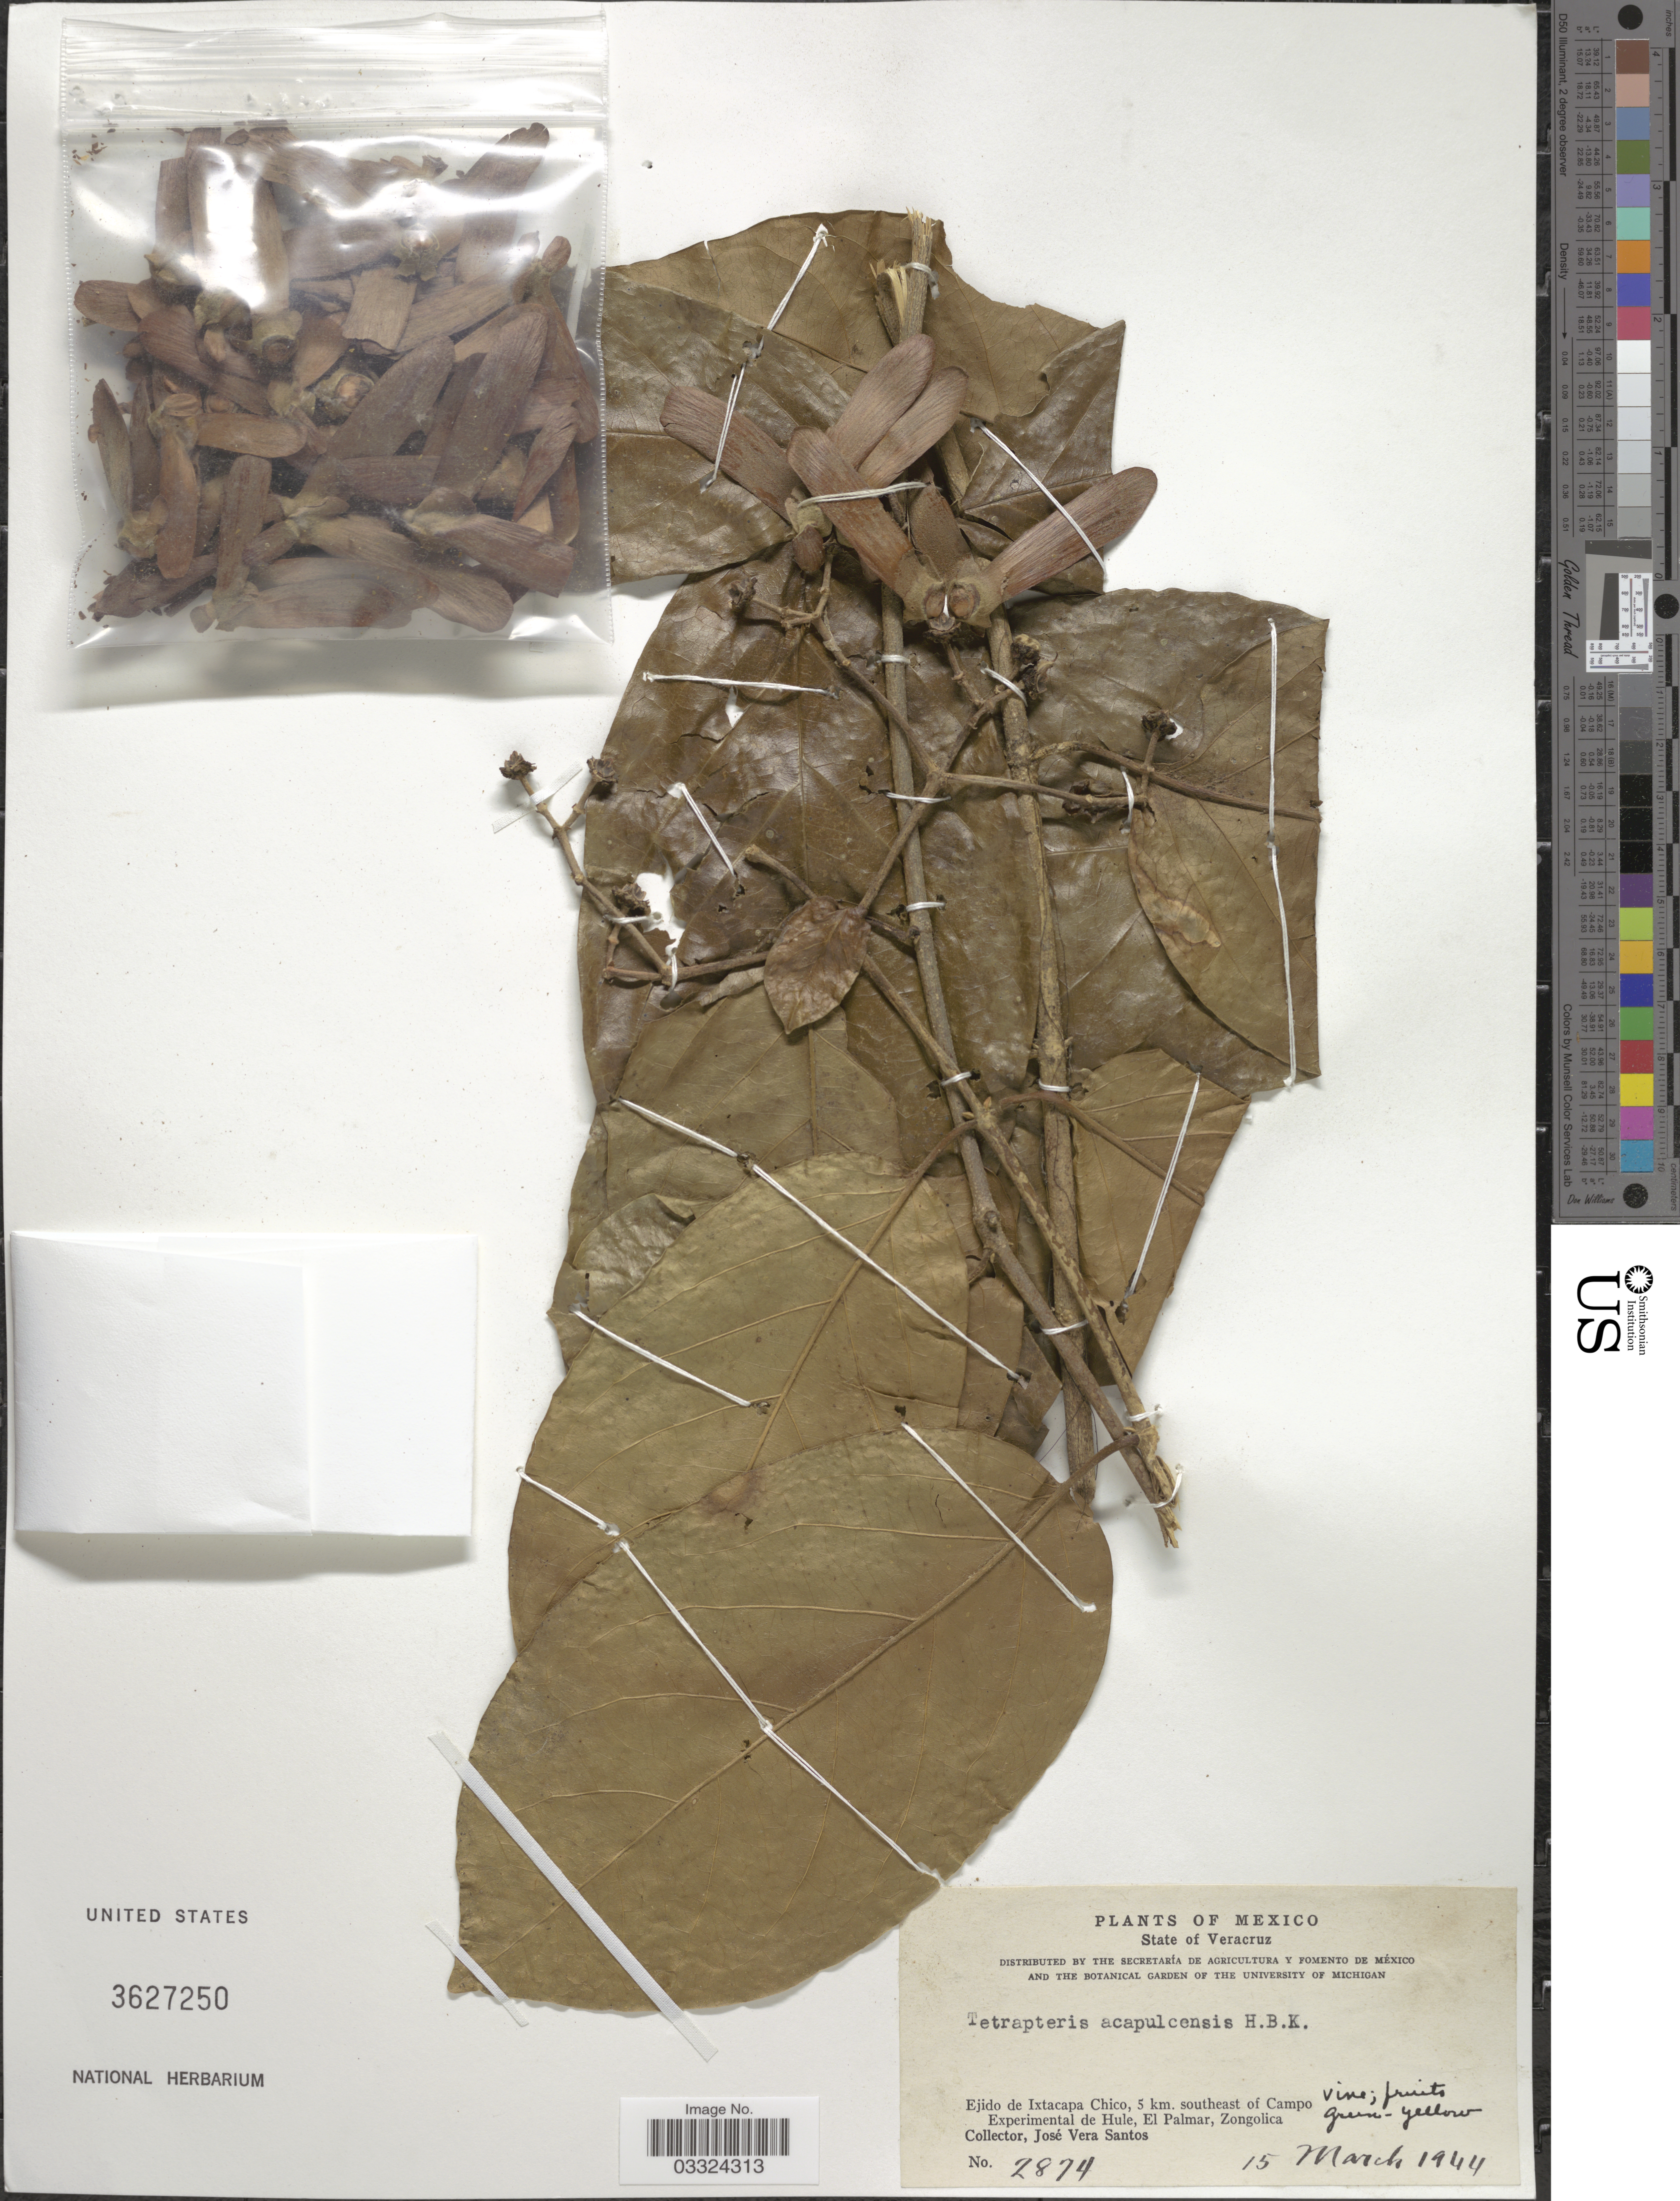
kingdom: Plantae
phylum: Tracheophyta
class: Magnoliopsida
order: Malpighiales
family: Malpighiaceae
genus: Tetrapterys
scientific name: Tetrapterys acapulcensis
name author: Kunth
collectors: J. Santos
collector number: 2874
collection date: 1944-03-15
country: Mexico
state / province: Veracruz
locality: State of Veracruz. Ejido de Ixtacapa Chico, 5 km. southeast of Campo Experimental de Hule, El Palmar, Zongolica.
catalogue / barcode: US 3627250